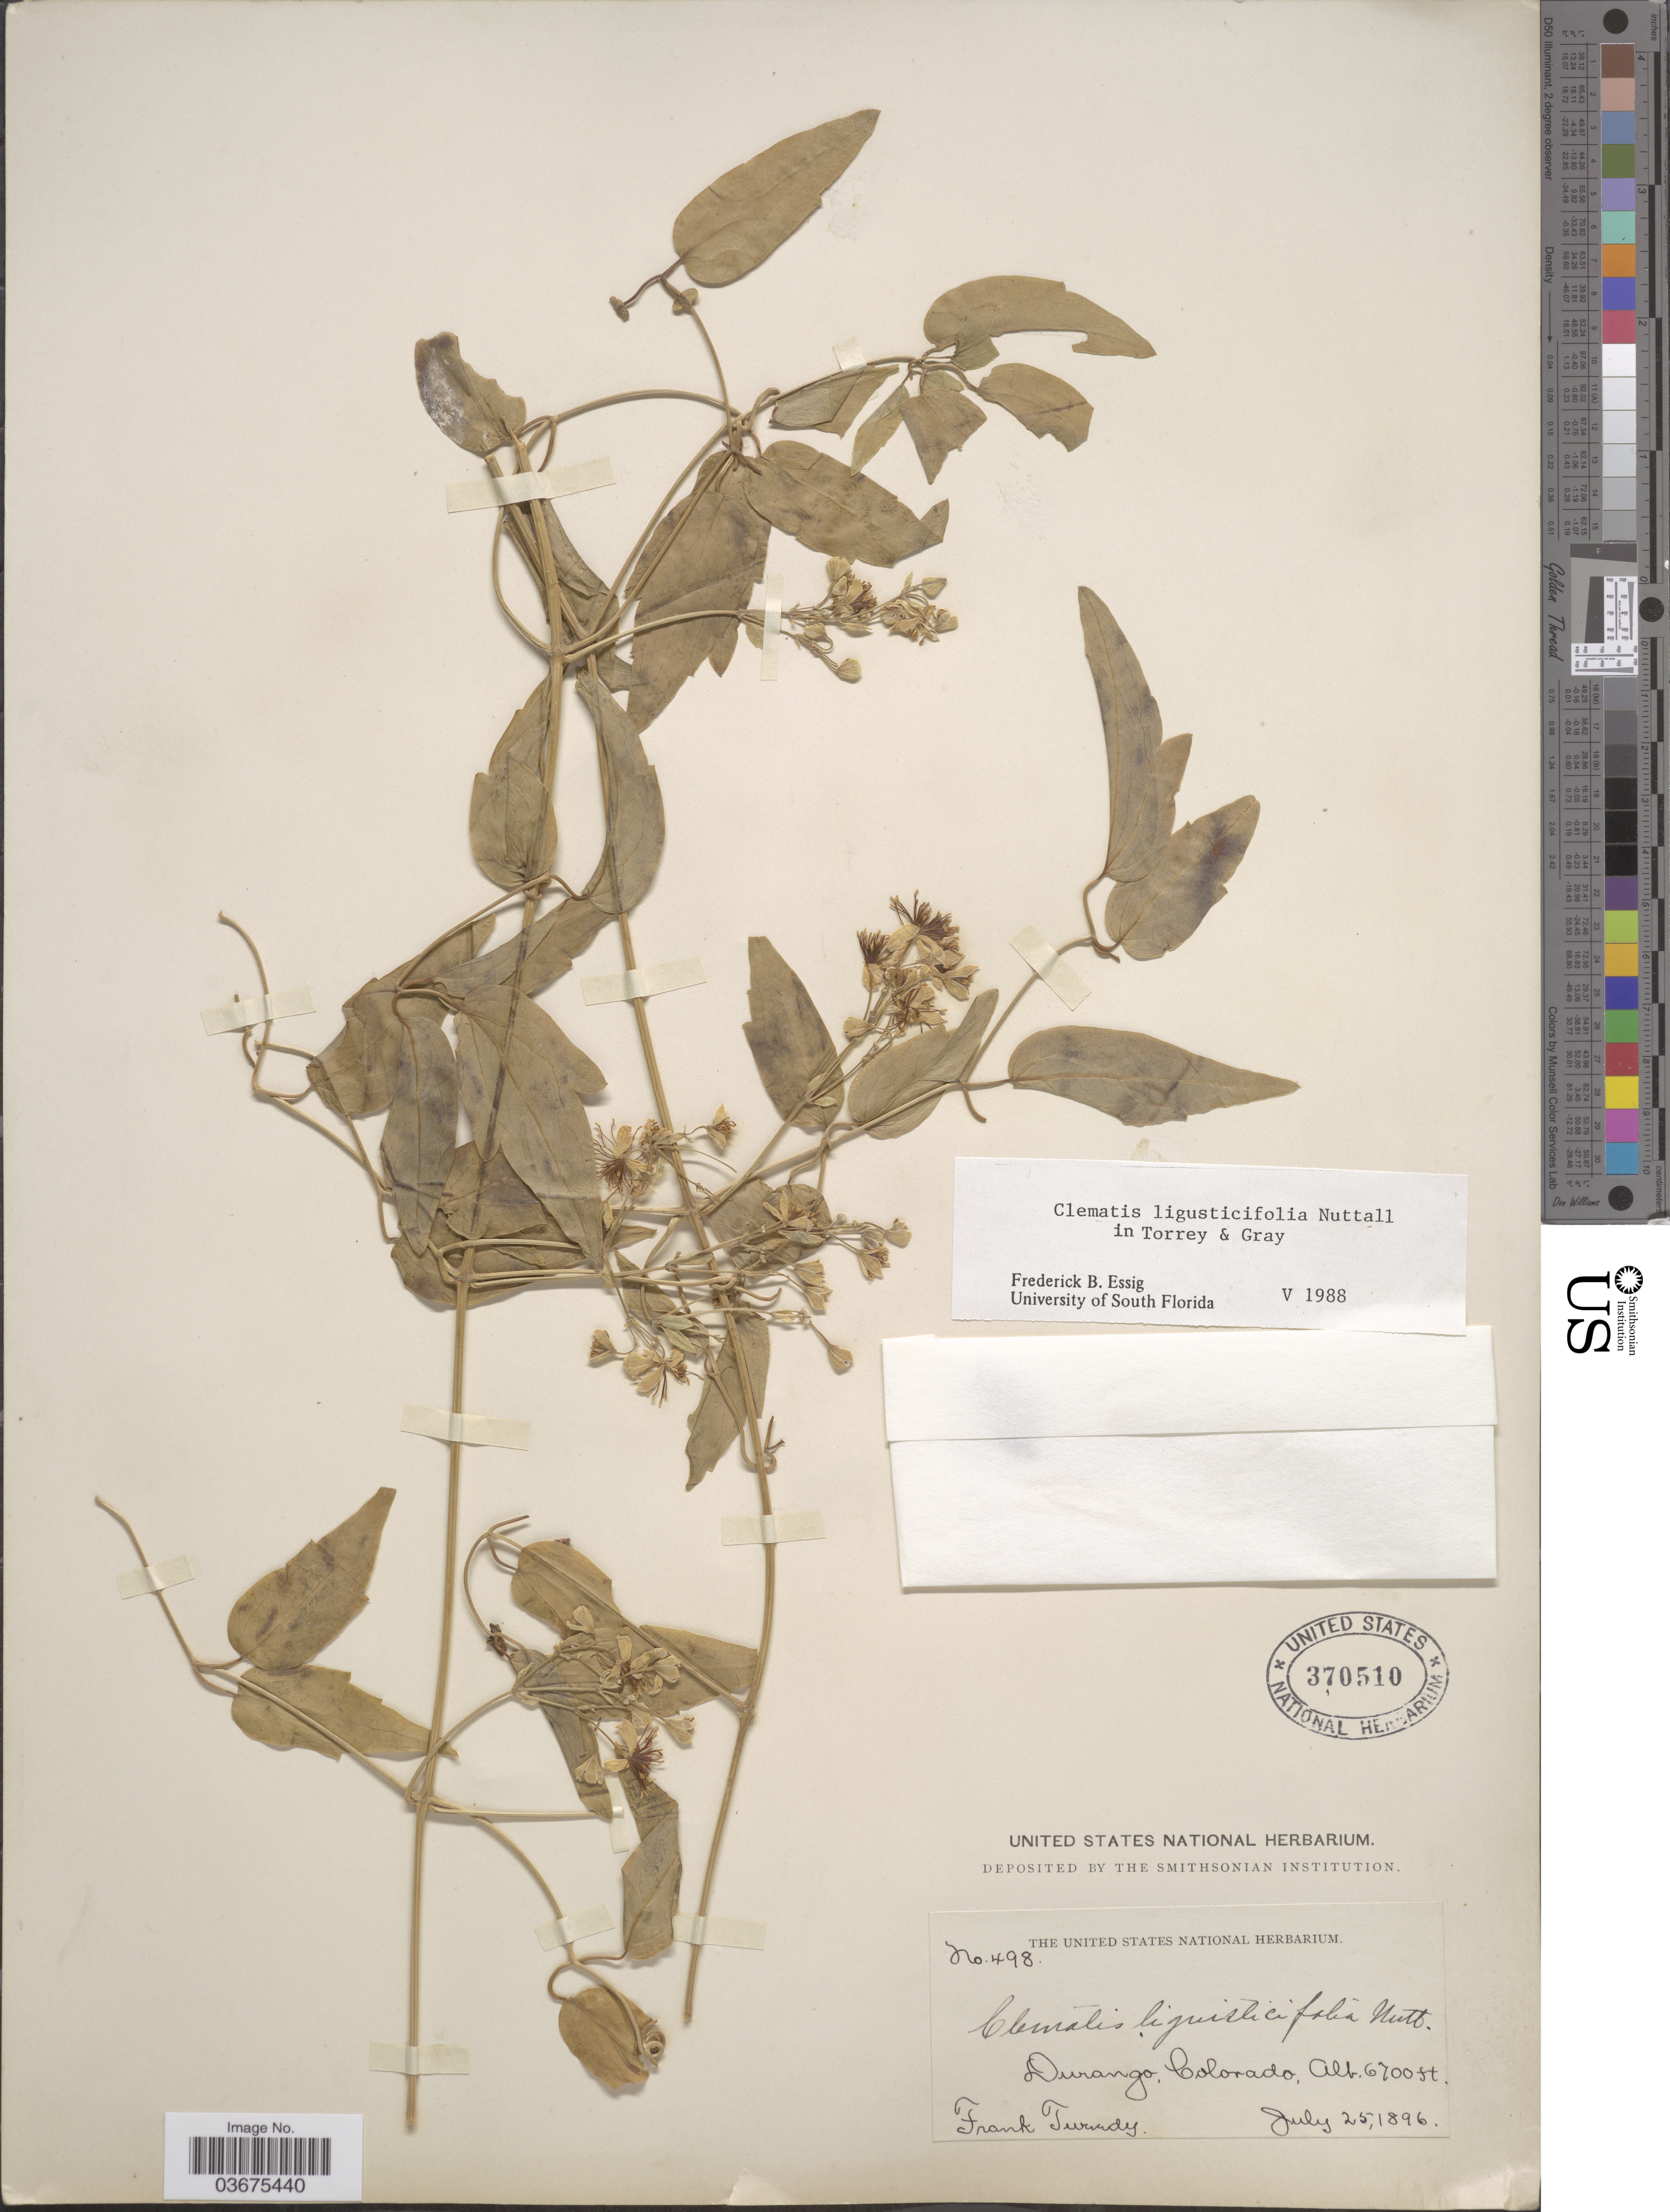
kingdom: Plantae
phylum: Tracheophyta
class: Magnoliopsida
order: Ranunculales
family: Ranunculaceae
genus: Clematis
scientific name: Clematis ligusticifolia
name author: Nutt.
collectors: F. Tweedy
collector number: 498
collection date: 1896-07-25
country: United States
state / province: Colorado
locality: Durango.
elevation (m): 2042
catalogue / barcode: US 370510